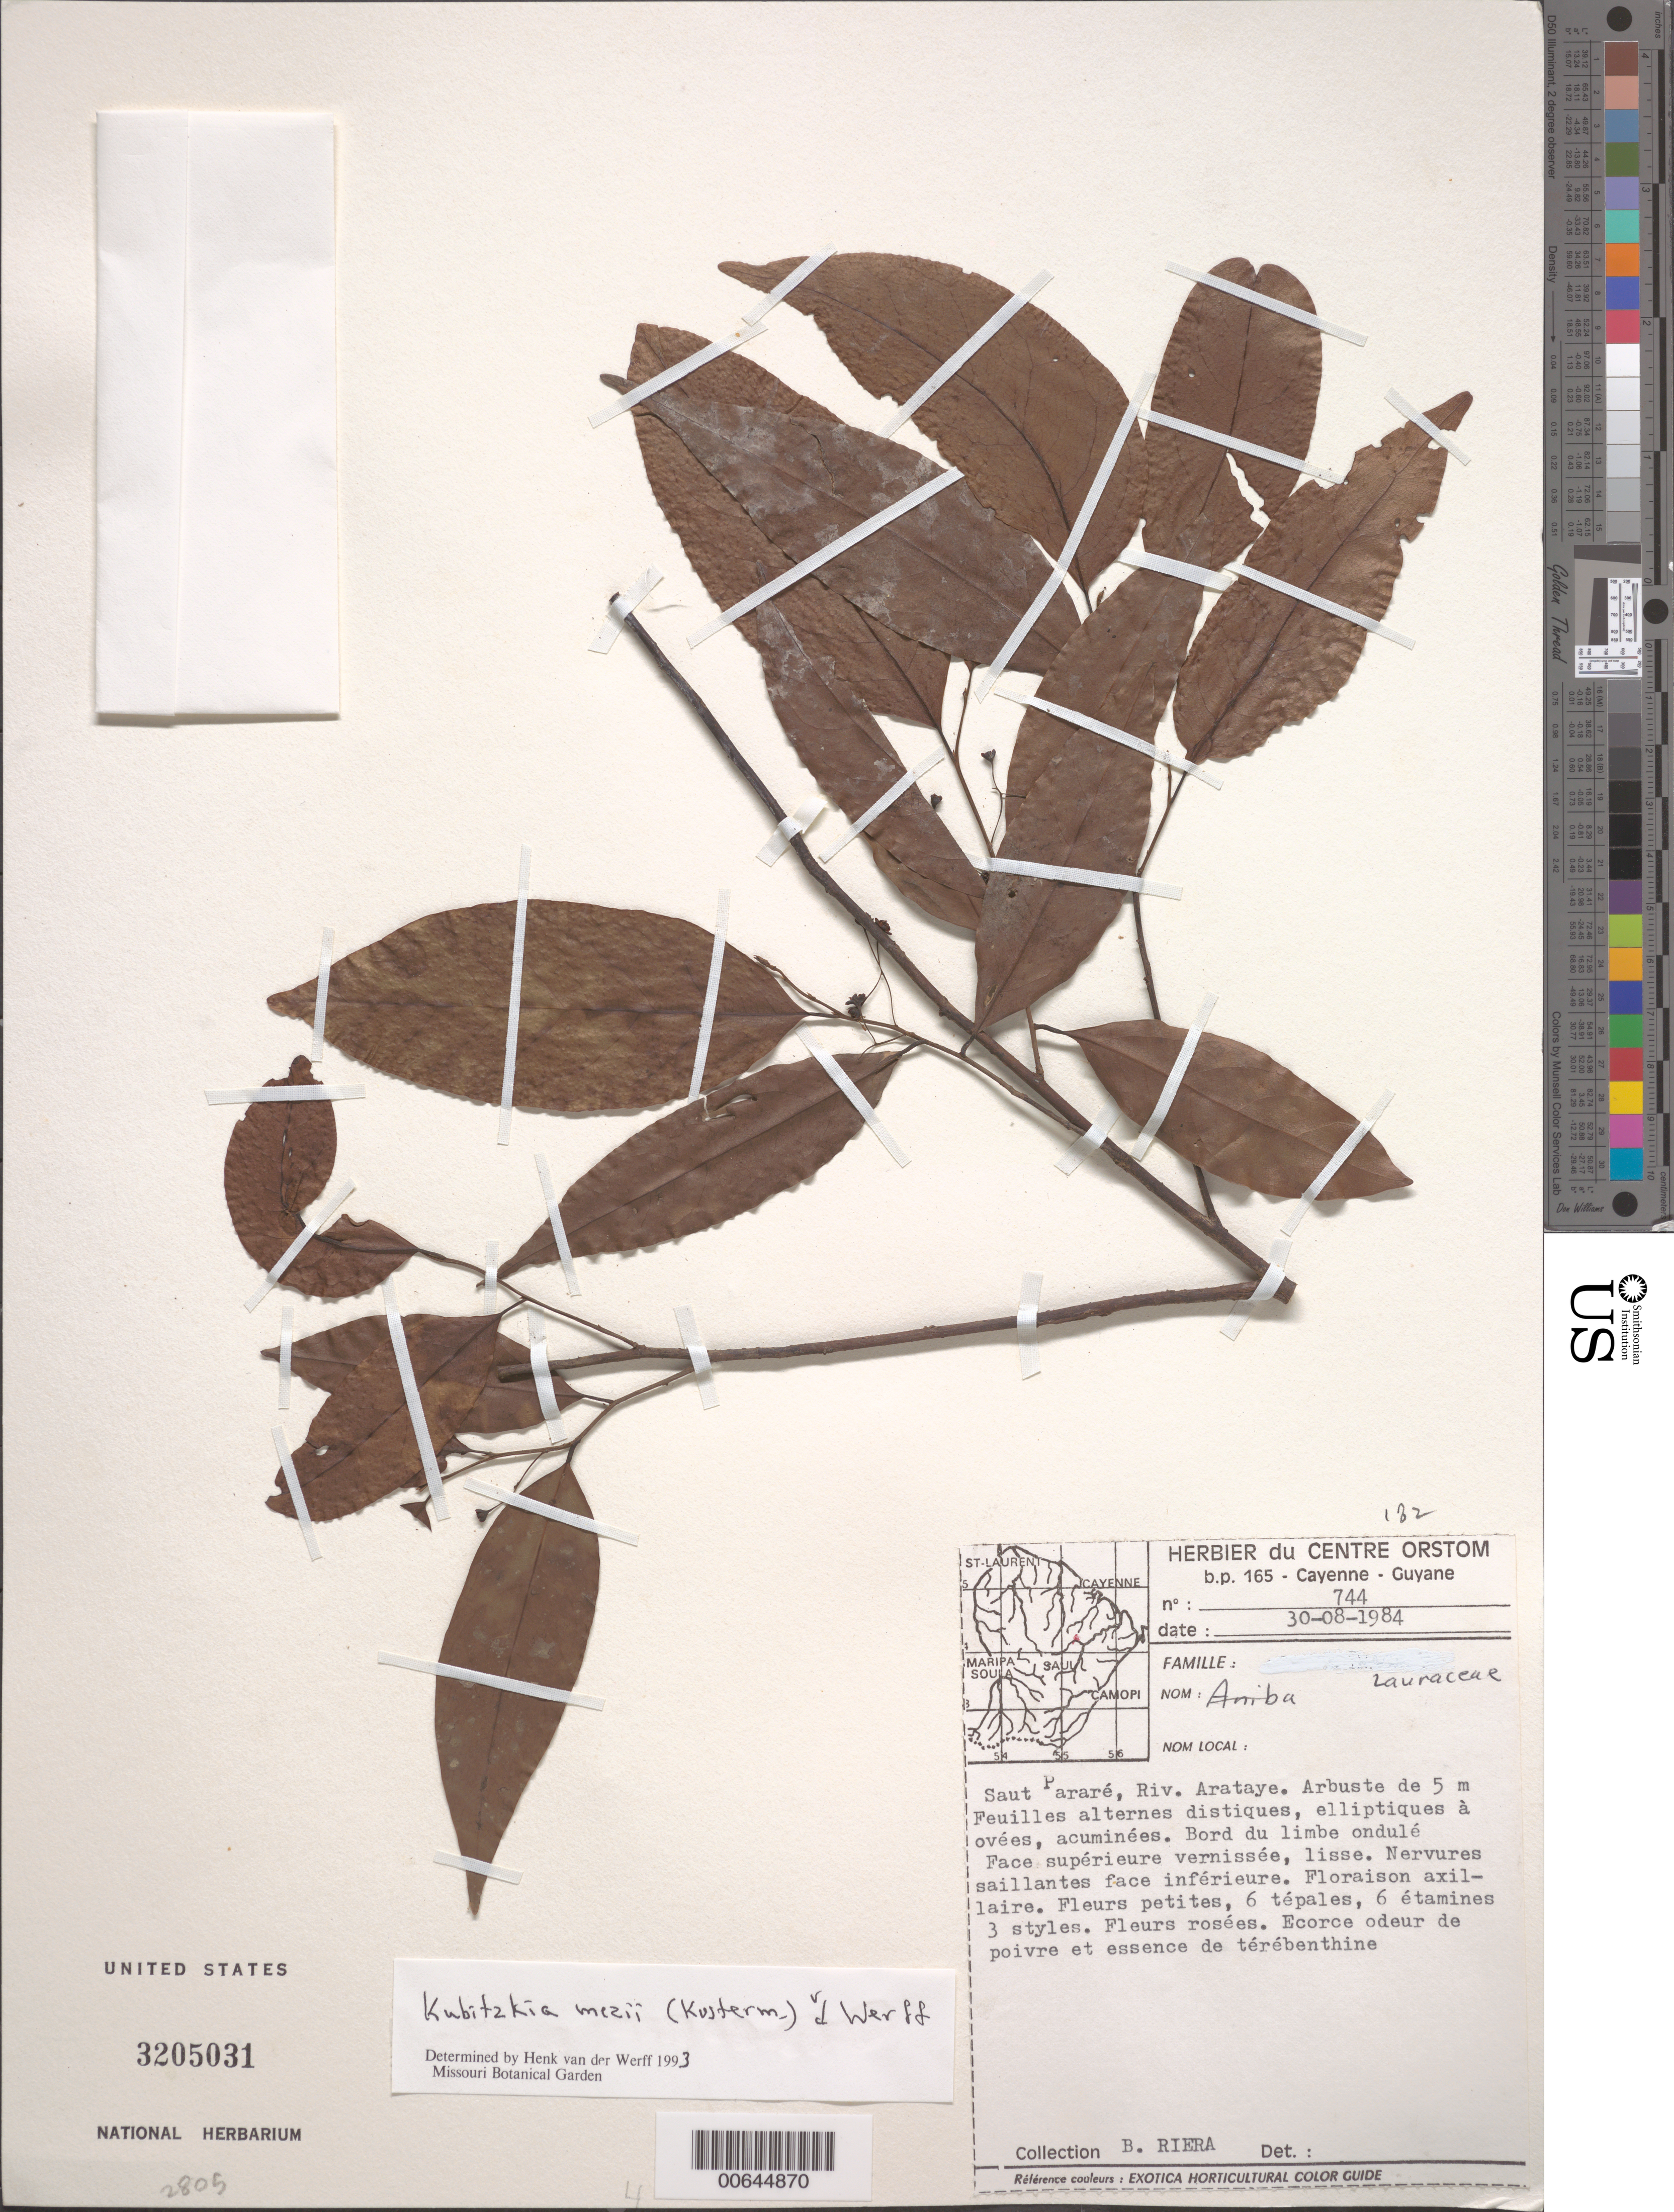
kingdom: Plantae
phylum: Tracheophyta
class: Magnoliopsida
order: Laurales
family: Lauraceae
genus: Kubitzkia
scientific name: Kubitzkia macrantha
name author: (Kosterm.) van der Werff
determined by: van der Werff, H., (MO), Missouri Botanical Garden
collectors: B. Riéra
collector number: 744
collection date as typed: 30-Aug-84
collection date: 1984-08-30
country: French Guiana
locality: Saut Pararé, Rivière Arataye, Fleuve Approuague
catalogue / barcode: US 3205031